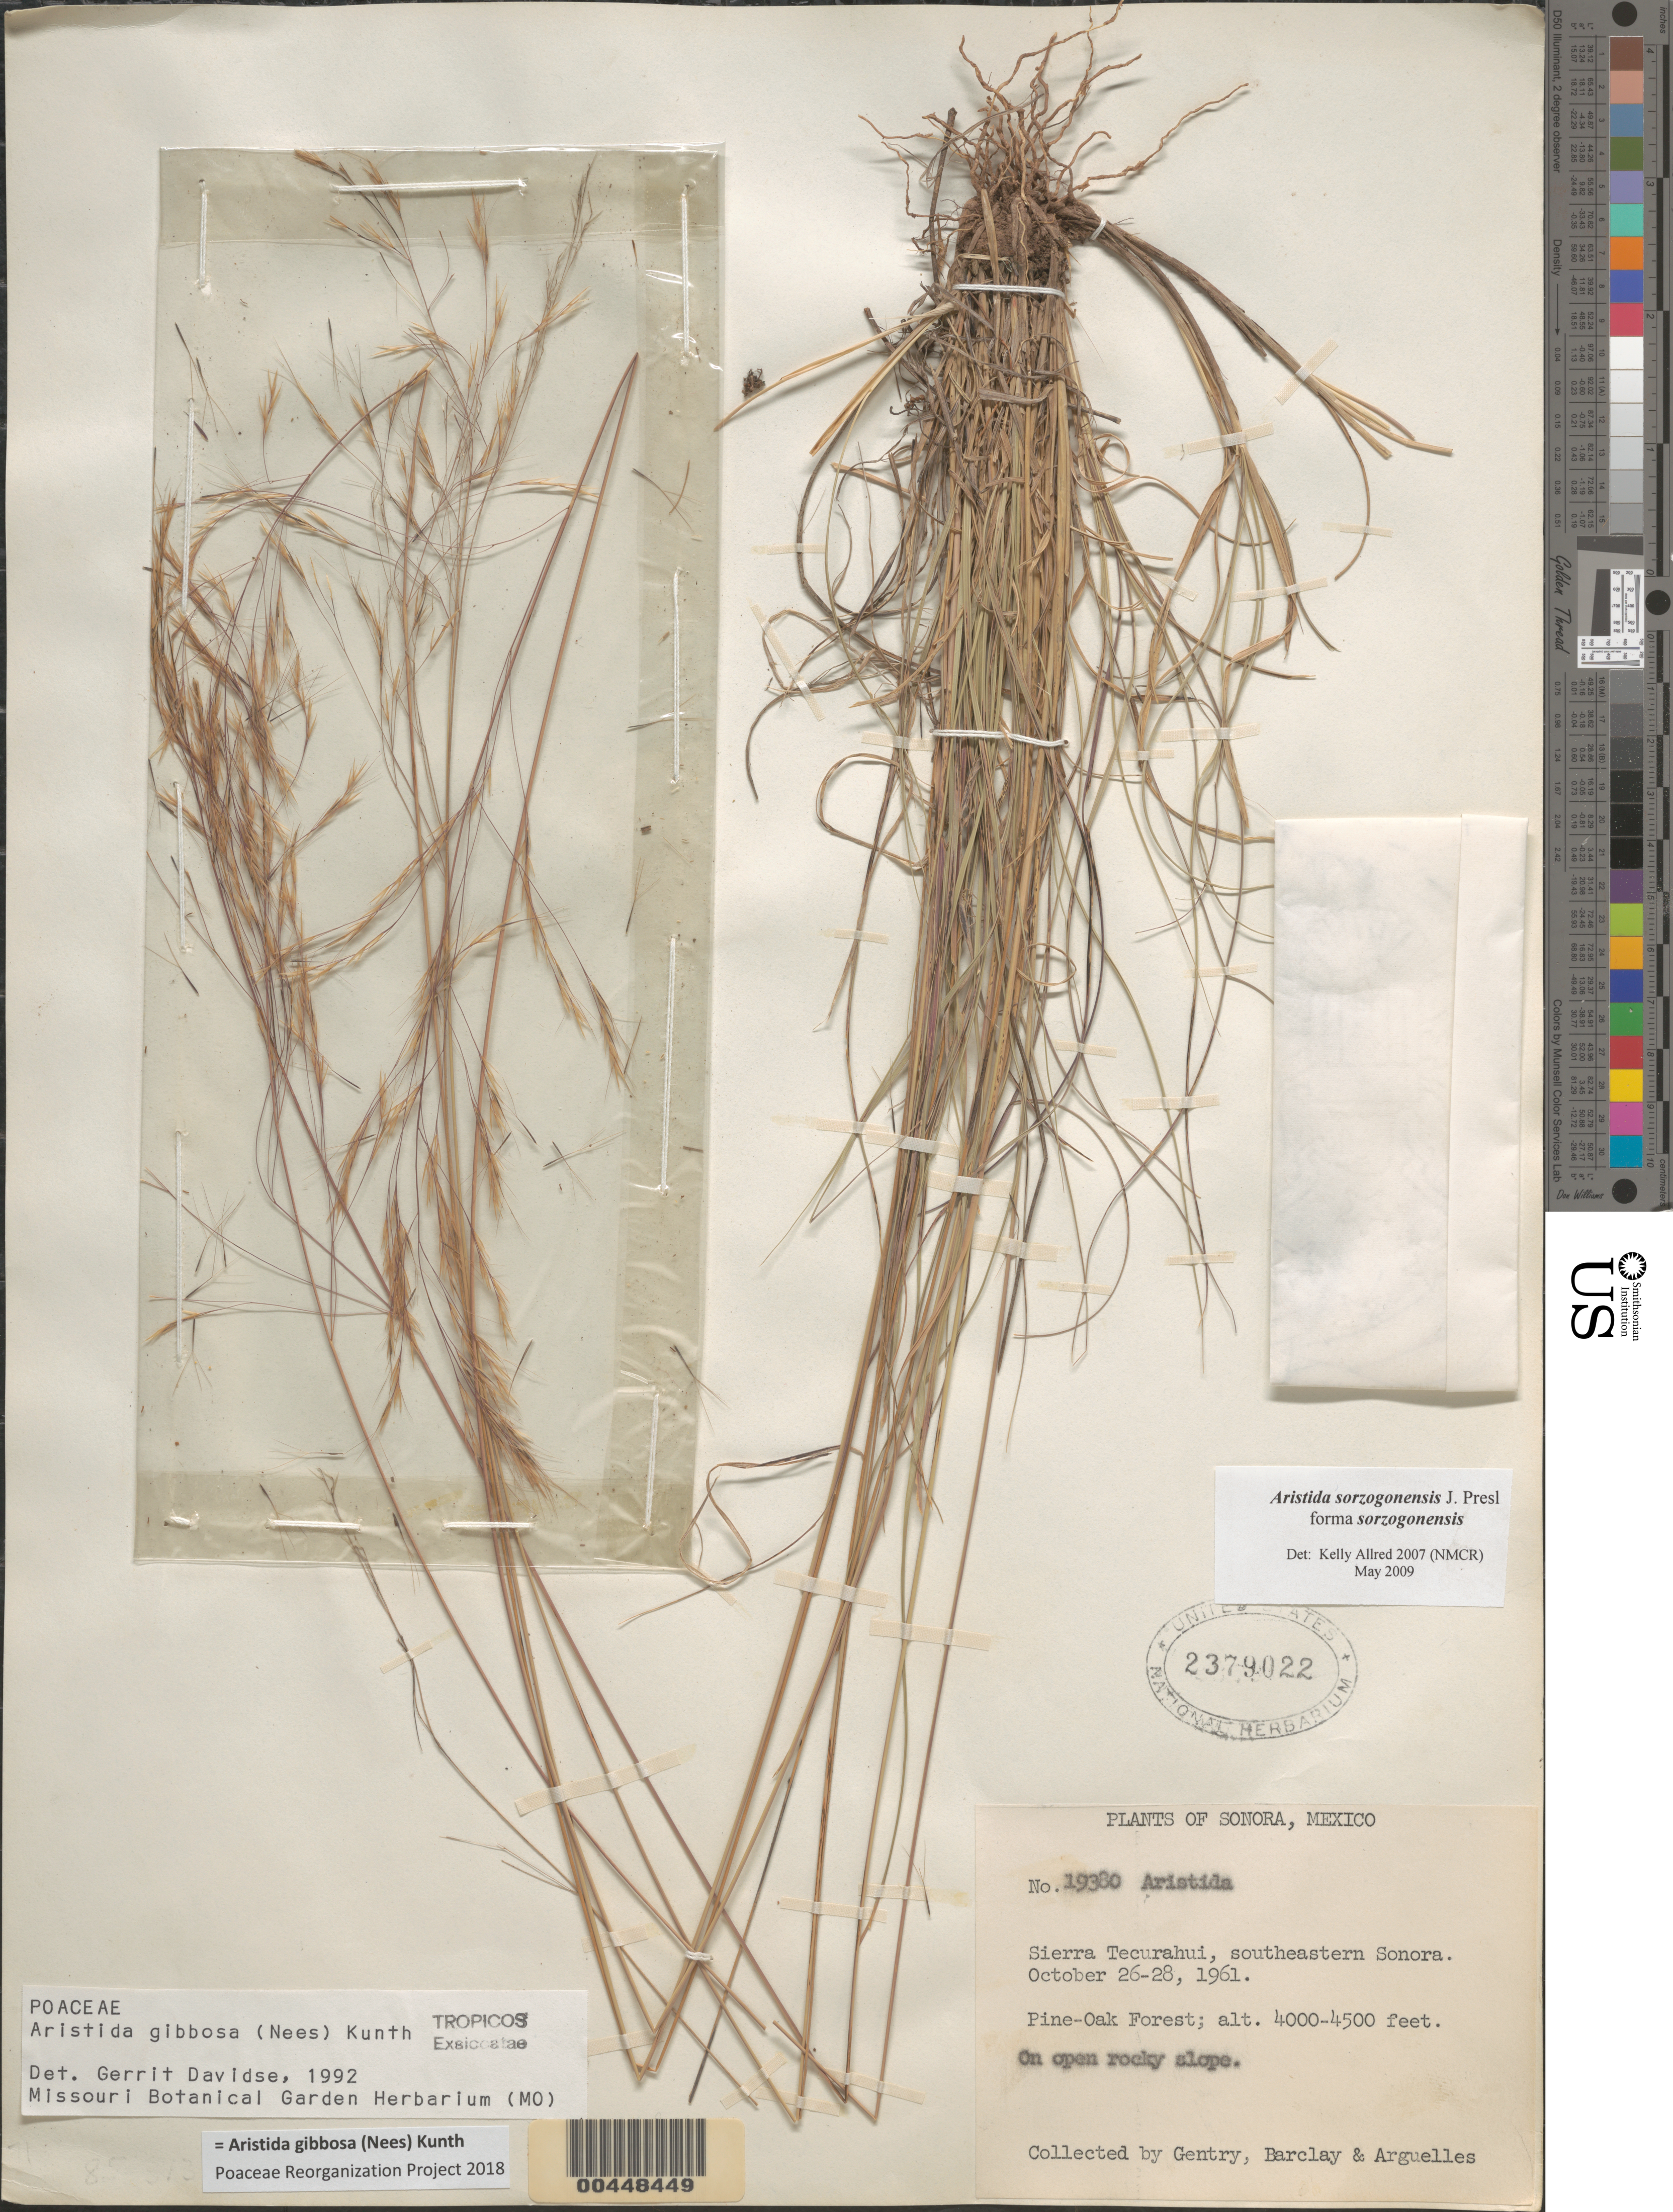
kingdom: Plantae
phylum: Tracheophyta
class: Liliopsida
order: Poales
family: Poaceae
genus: Aristida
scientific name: Aristida sorzogonensis f. sorzogonensis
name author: J. Presl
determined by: Davidse, Gerrit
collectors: Gentry, --, A. S. Barclay & J. Arguelles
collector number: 19380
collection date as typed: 26 Oct 1961 to 28 Oct 1961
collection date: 1961-10-26/1961-10-28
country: Mexico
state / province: Sonora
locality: Sierra Tecurahui, SE Sonora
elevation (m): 1219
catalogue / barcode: US 2379022